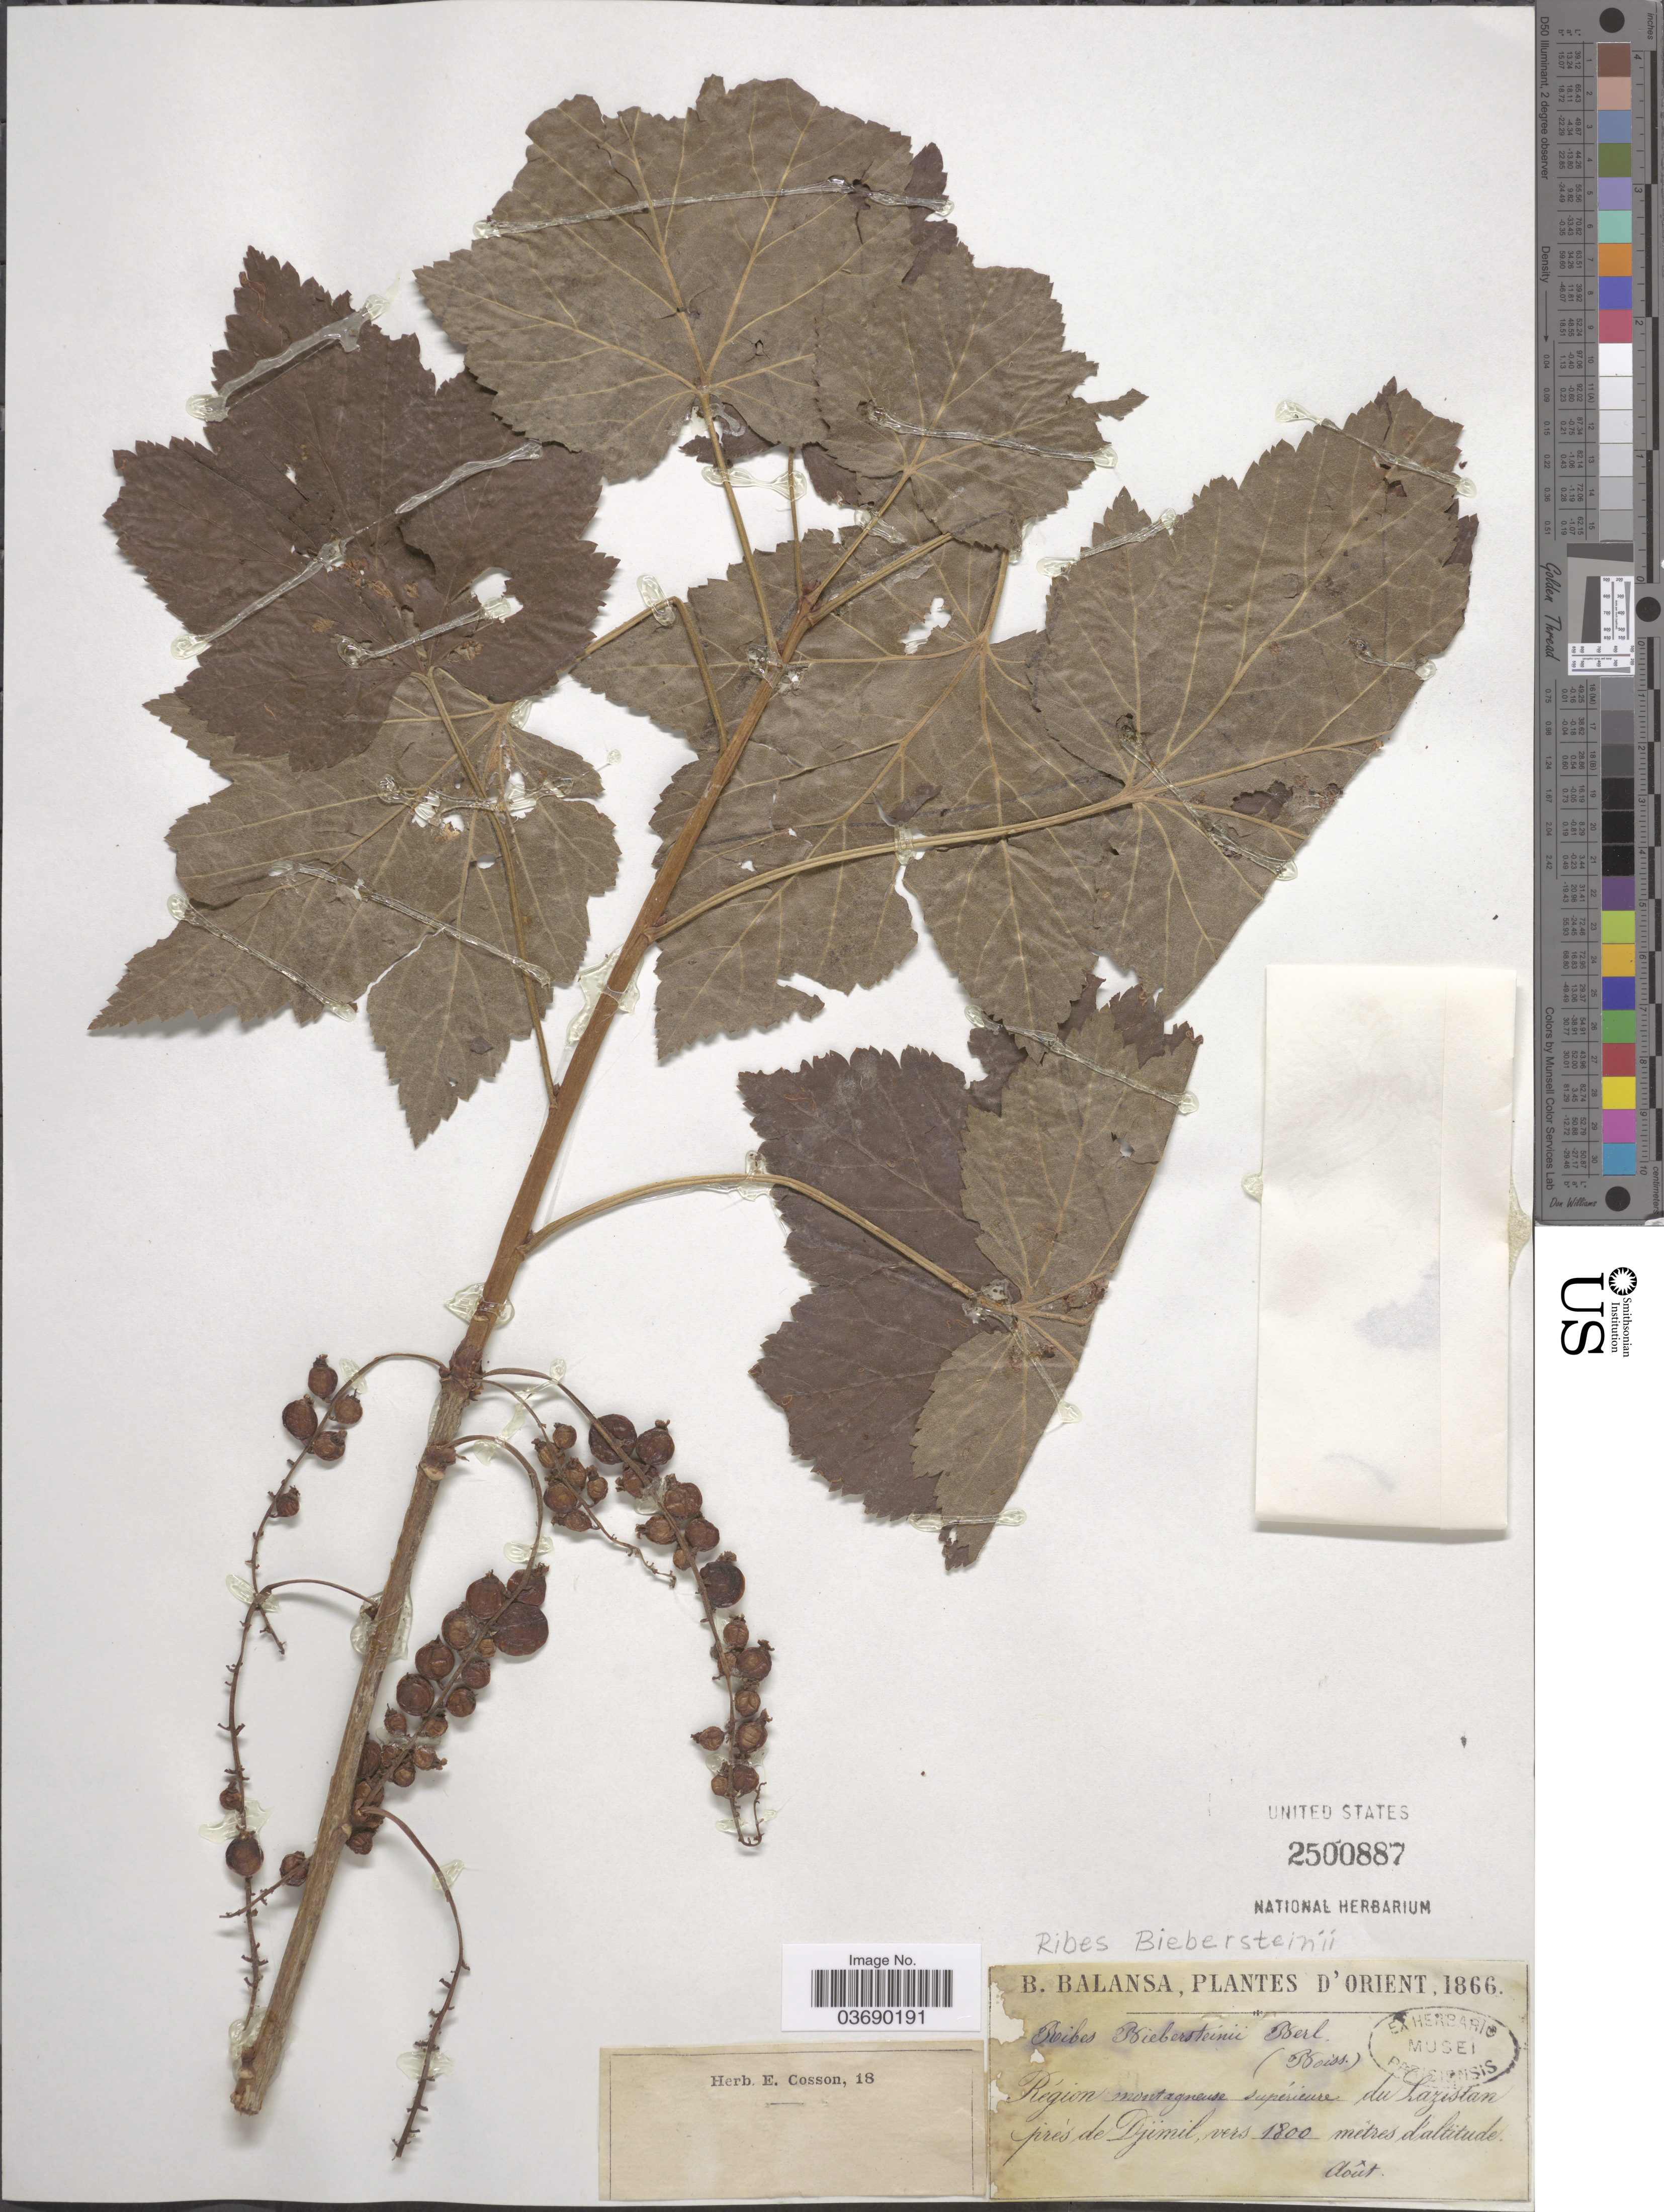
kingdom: Plantae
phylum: Tracheophyta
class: Magnoliopsida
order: Saxifragales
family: Grossulariaceae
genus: Ribes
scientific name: Ribes biebersteinii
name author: Berland. ex DC.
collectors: B. Balansa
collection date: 1866-08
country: Turkey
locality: Orient. Région montagneuse supérieure du Lazistan près de Djimil.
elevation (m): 1800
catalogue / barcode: US 2500887